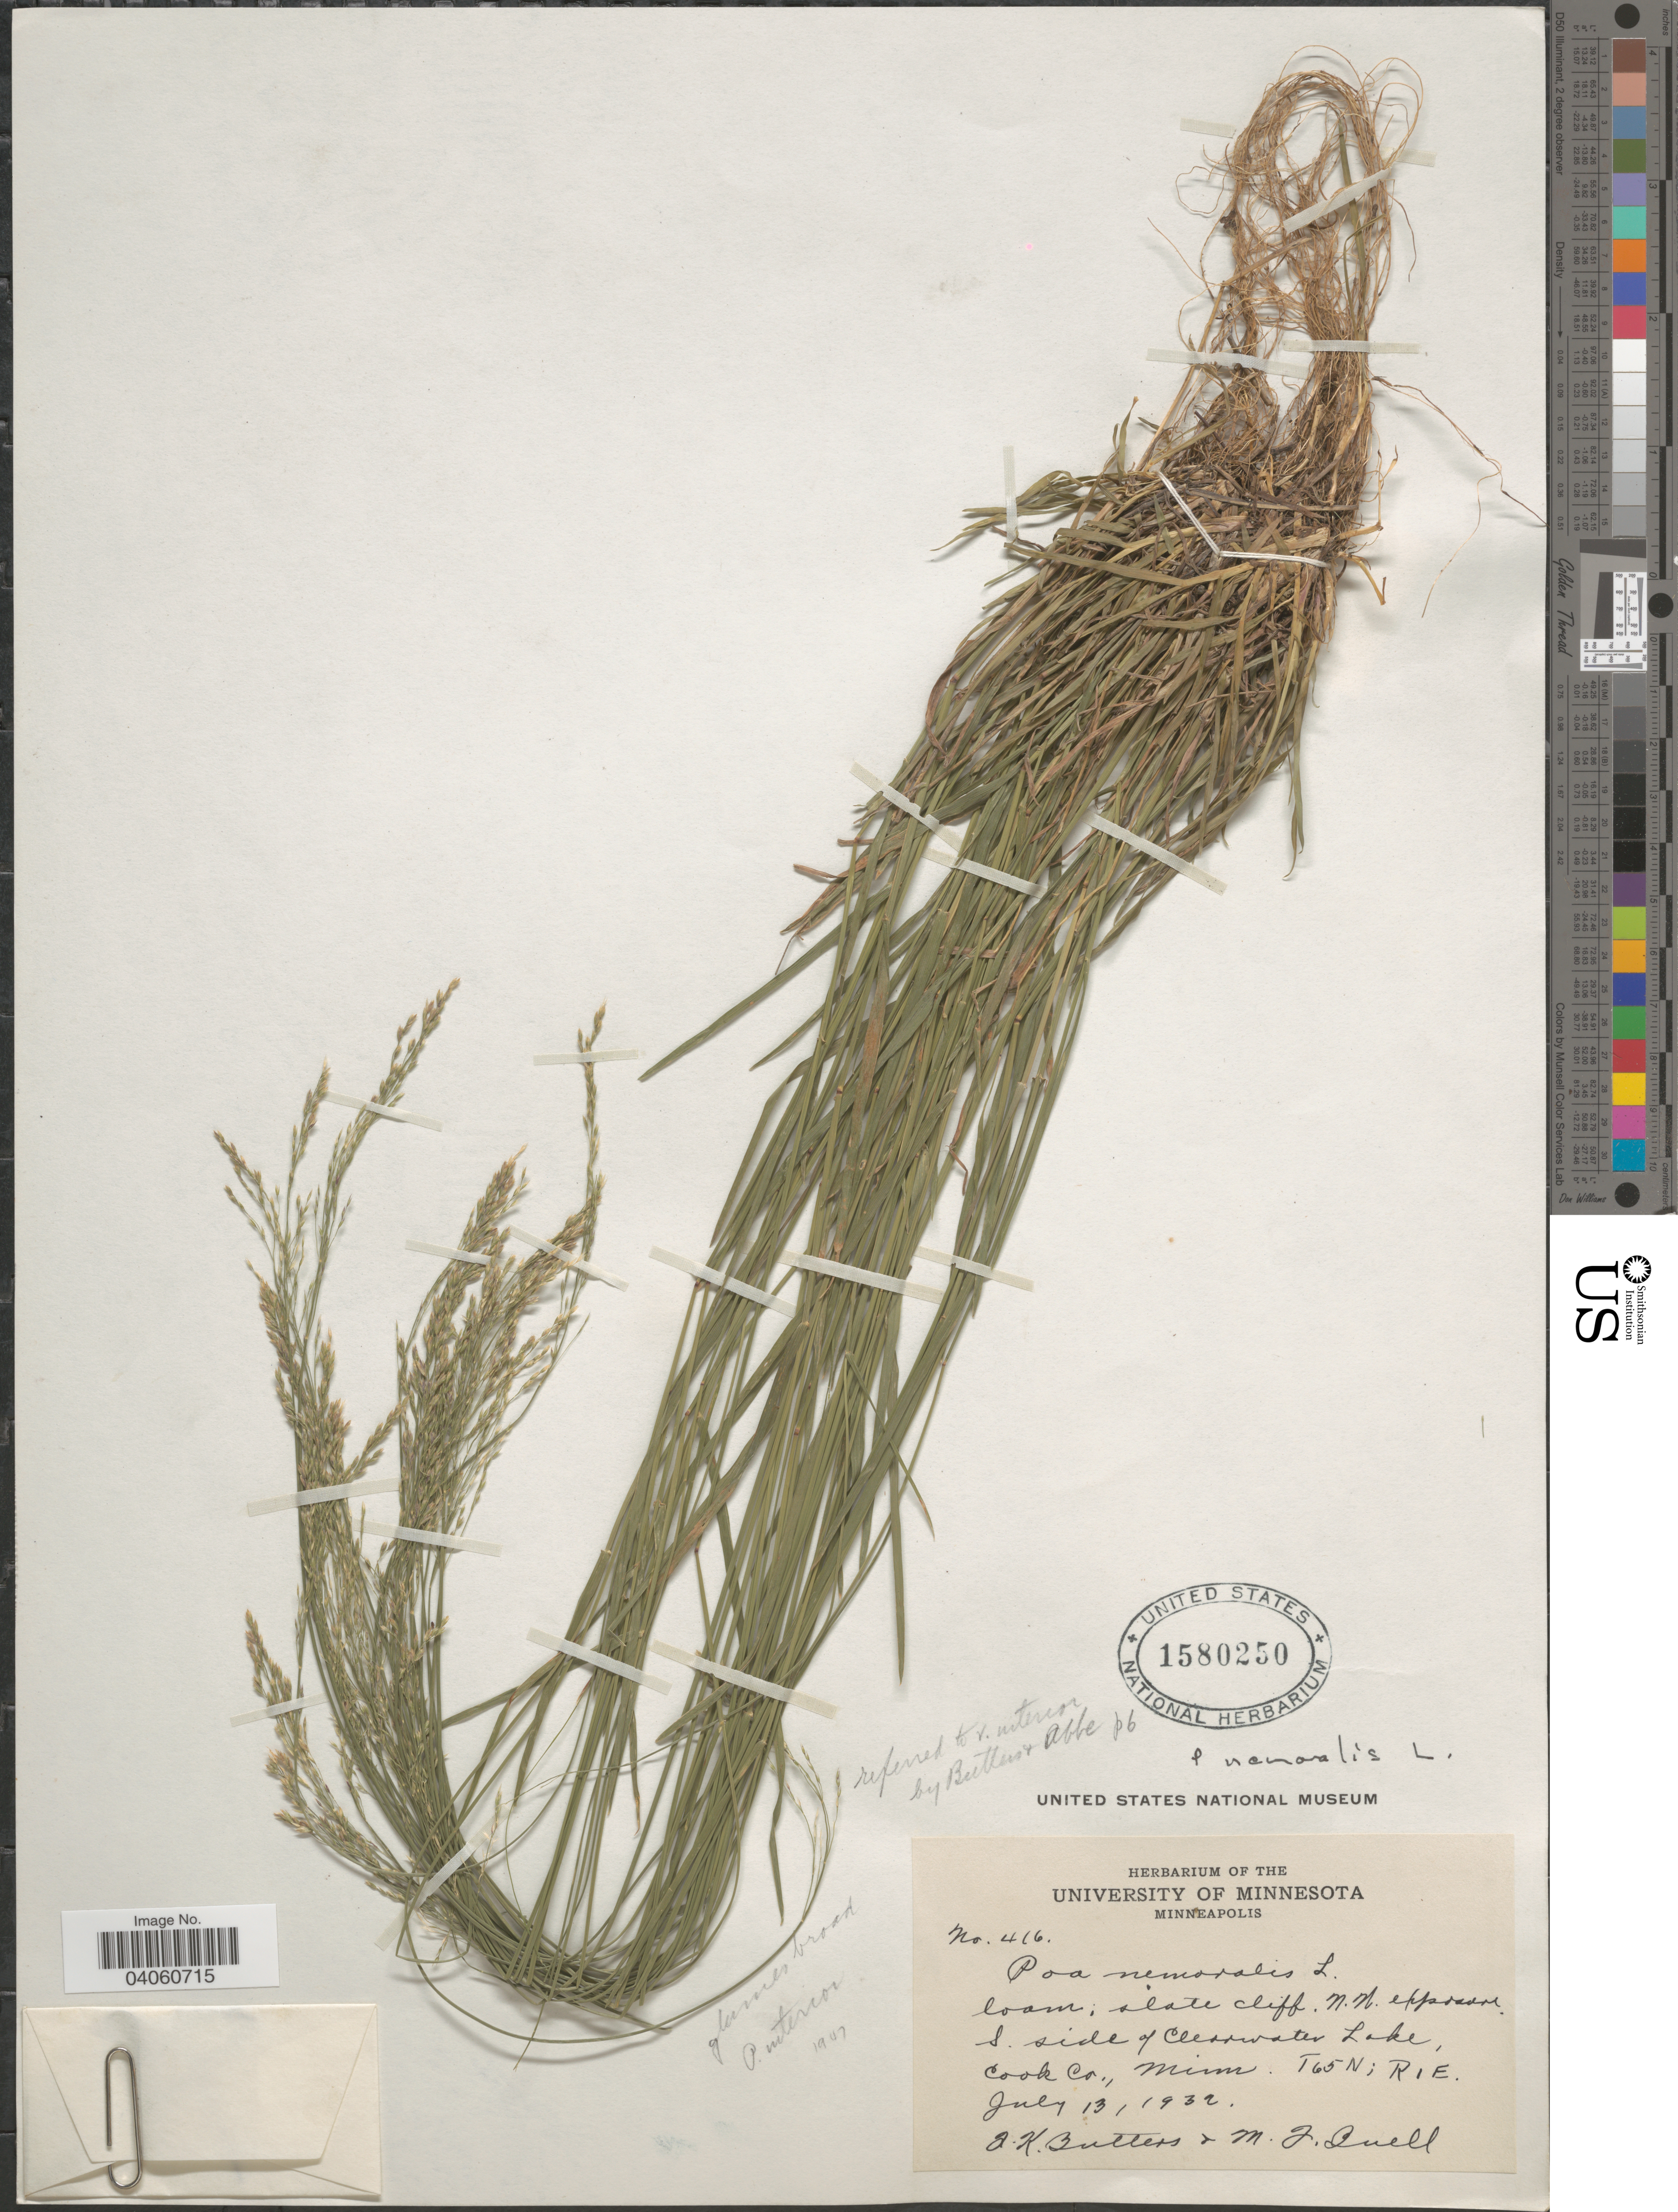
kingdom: Plantae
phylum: Tracheophyta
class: Liliopsida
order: Poales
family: Poaceae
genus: Poa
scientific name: Poa nemoralis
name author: L.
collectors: J. Butters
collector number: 416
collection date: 1932-07-13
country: United States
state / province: Minnesota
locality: N.W. exposure, S. side of Clearwater Lake, Cook Co. T65N; R1E.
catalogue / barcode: US 1580250